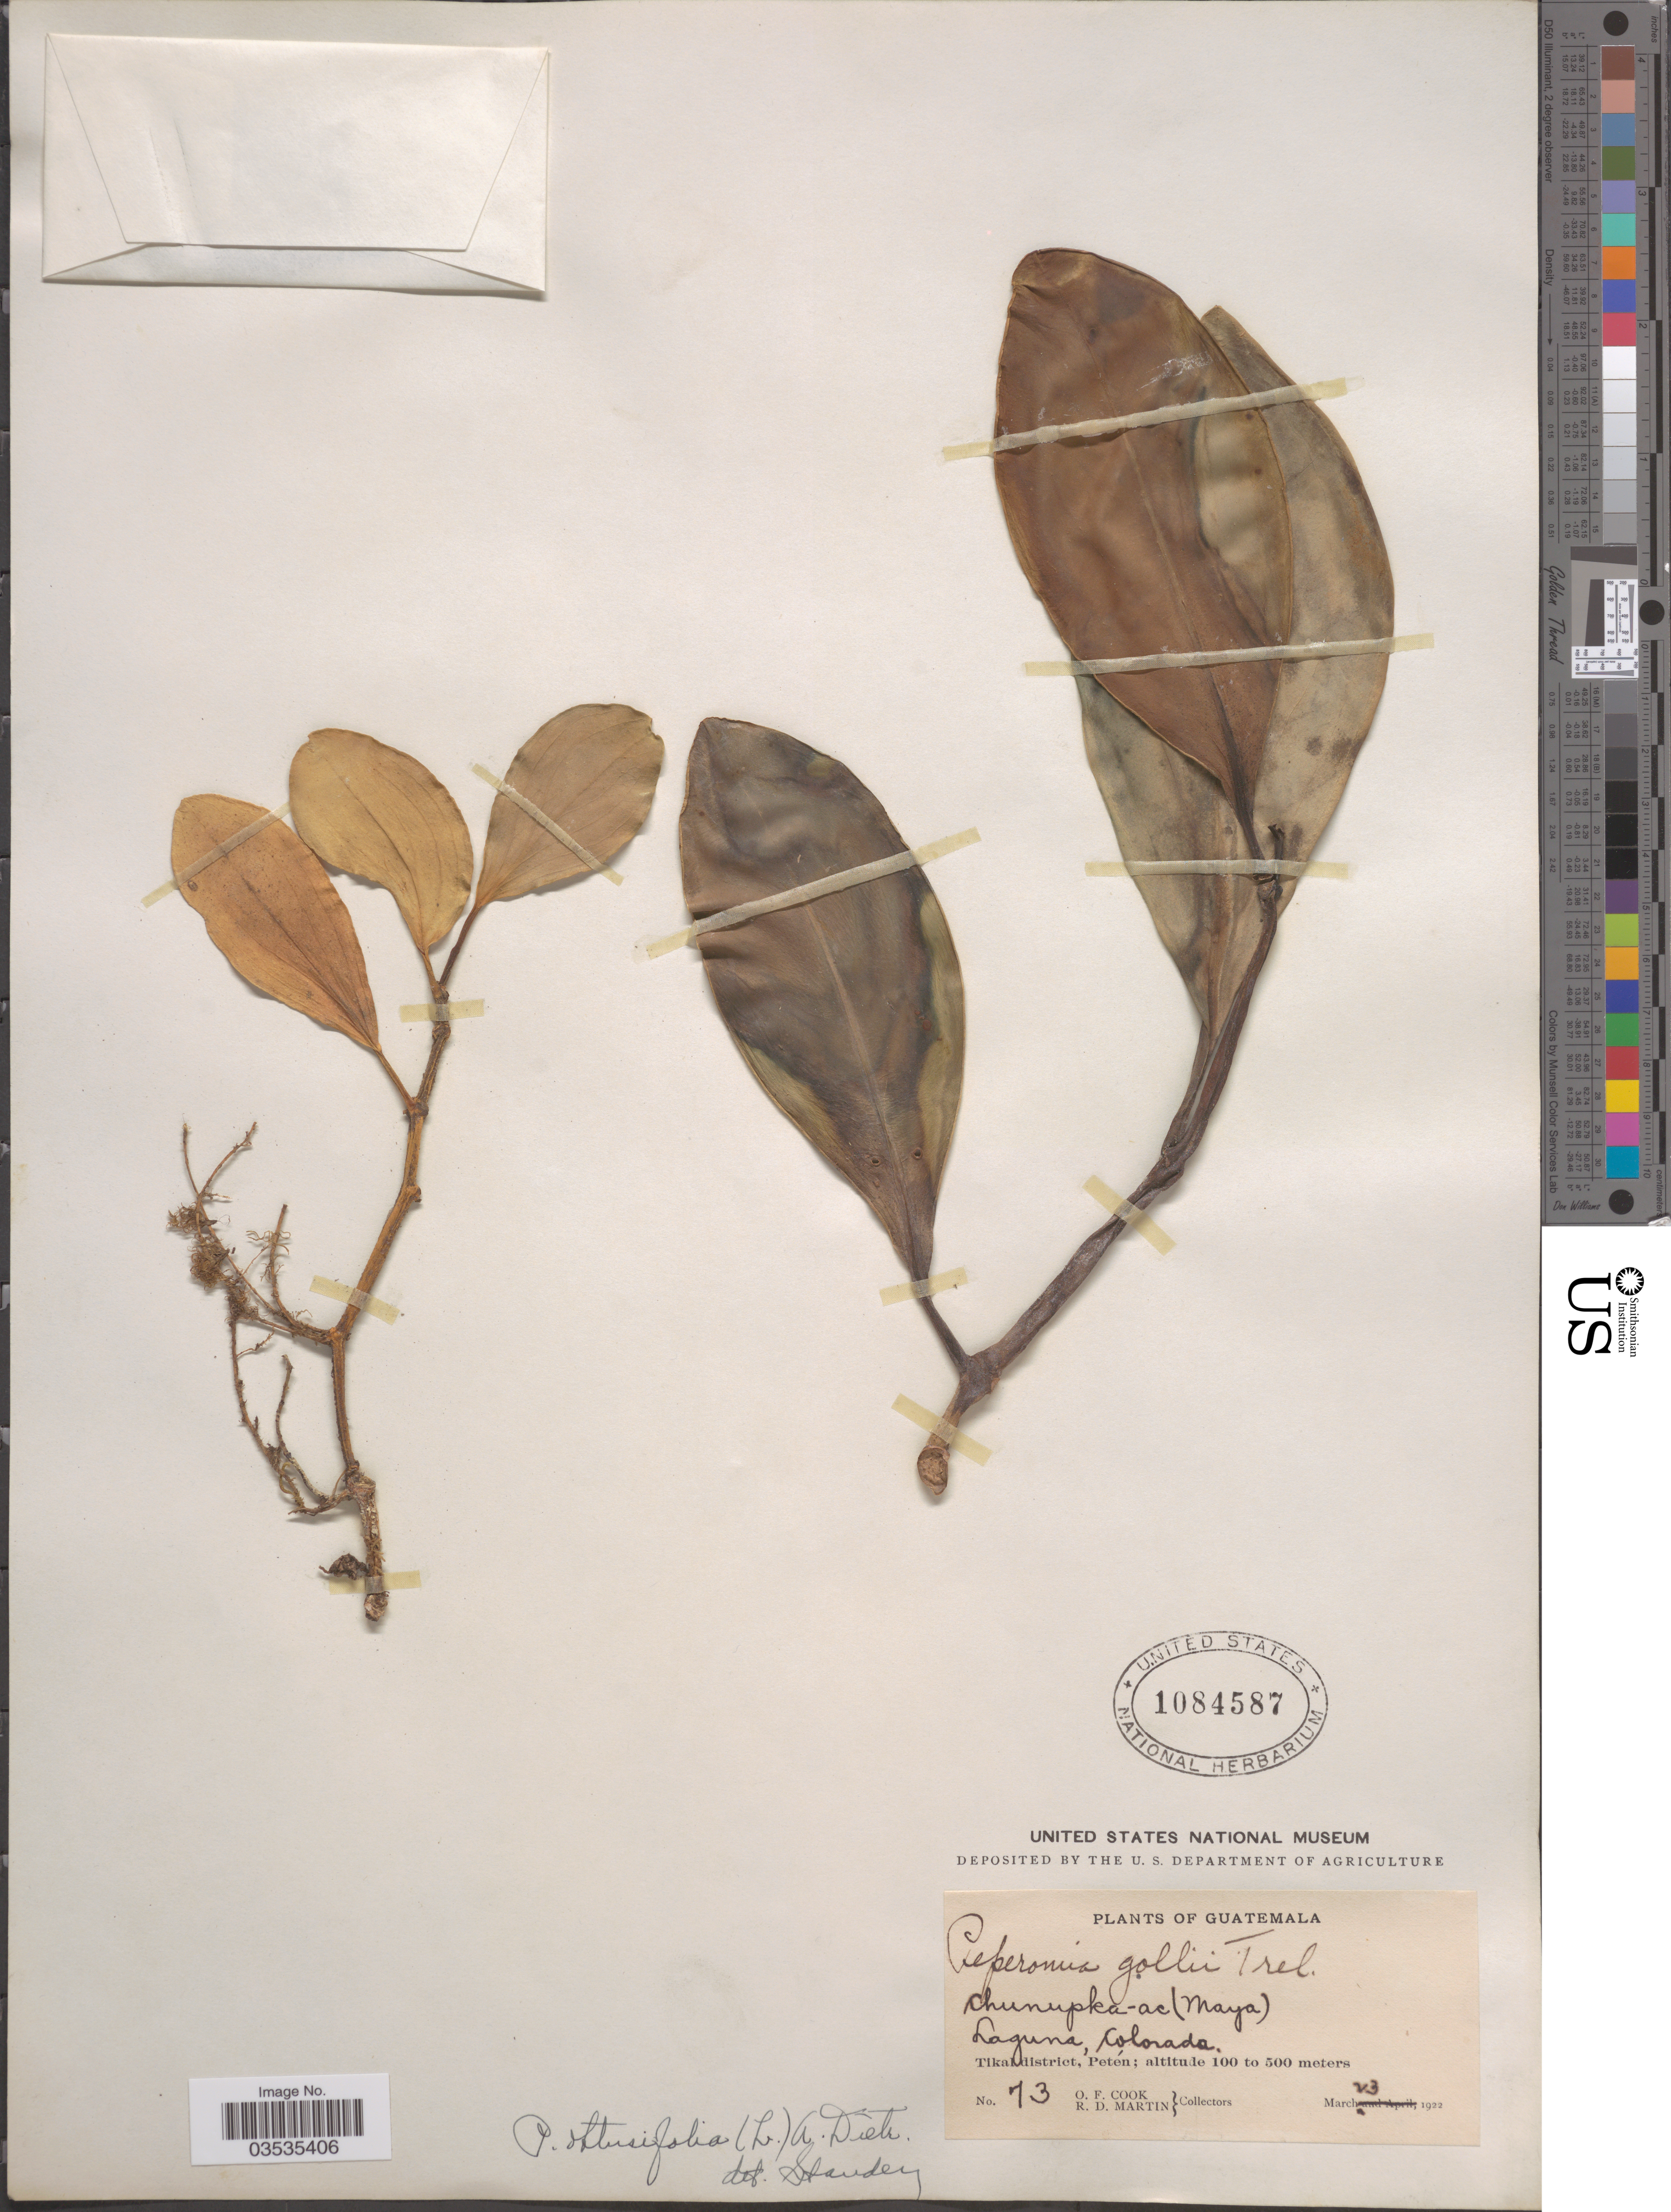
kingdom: Plantae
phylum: Tracheophyta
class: Magnoliopsida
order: Piperales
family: Piperaceae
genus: Peperomia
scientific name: Peperomia obtusifolia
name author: (L.) A. Dietr.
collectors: O. F. Cook & R. D. Martin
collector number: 73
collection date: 1922-03-23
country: Guatemala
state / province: El Peten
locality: Laguna, Colorada. Tikal district.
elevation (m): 100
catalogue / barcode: US 1084587